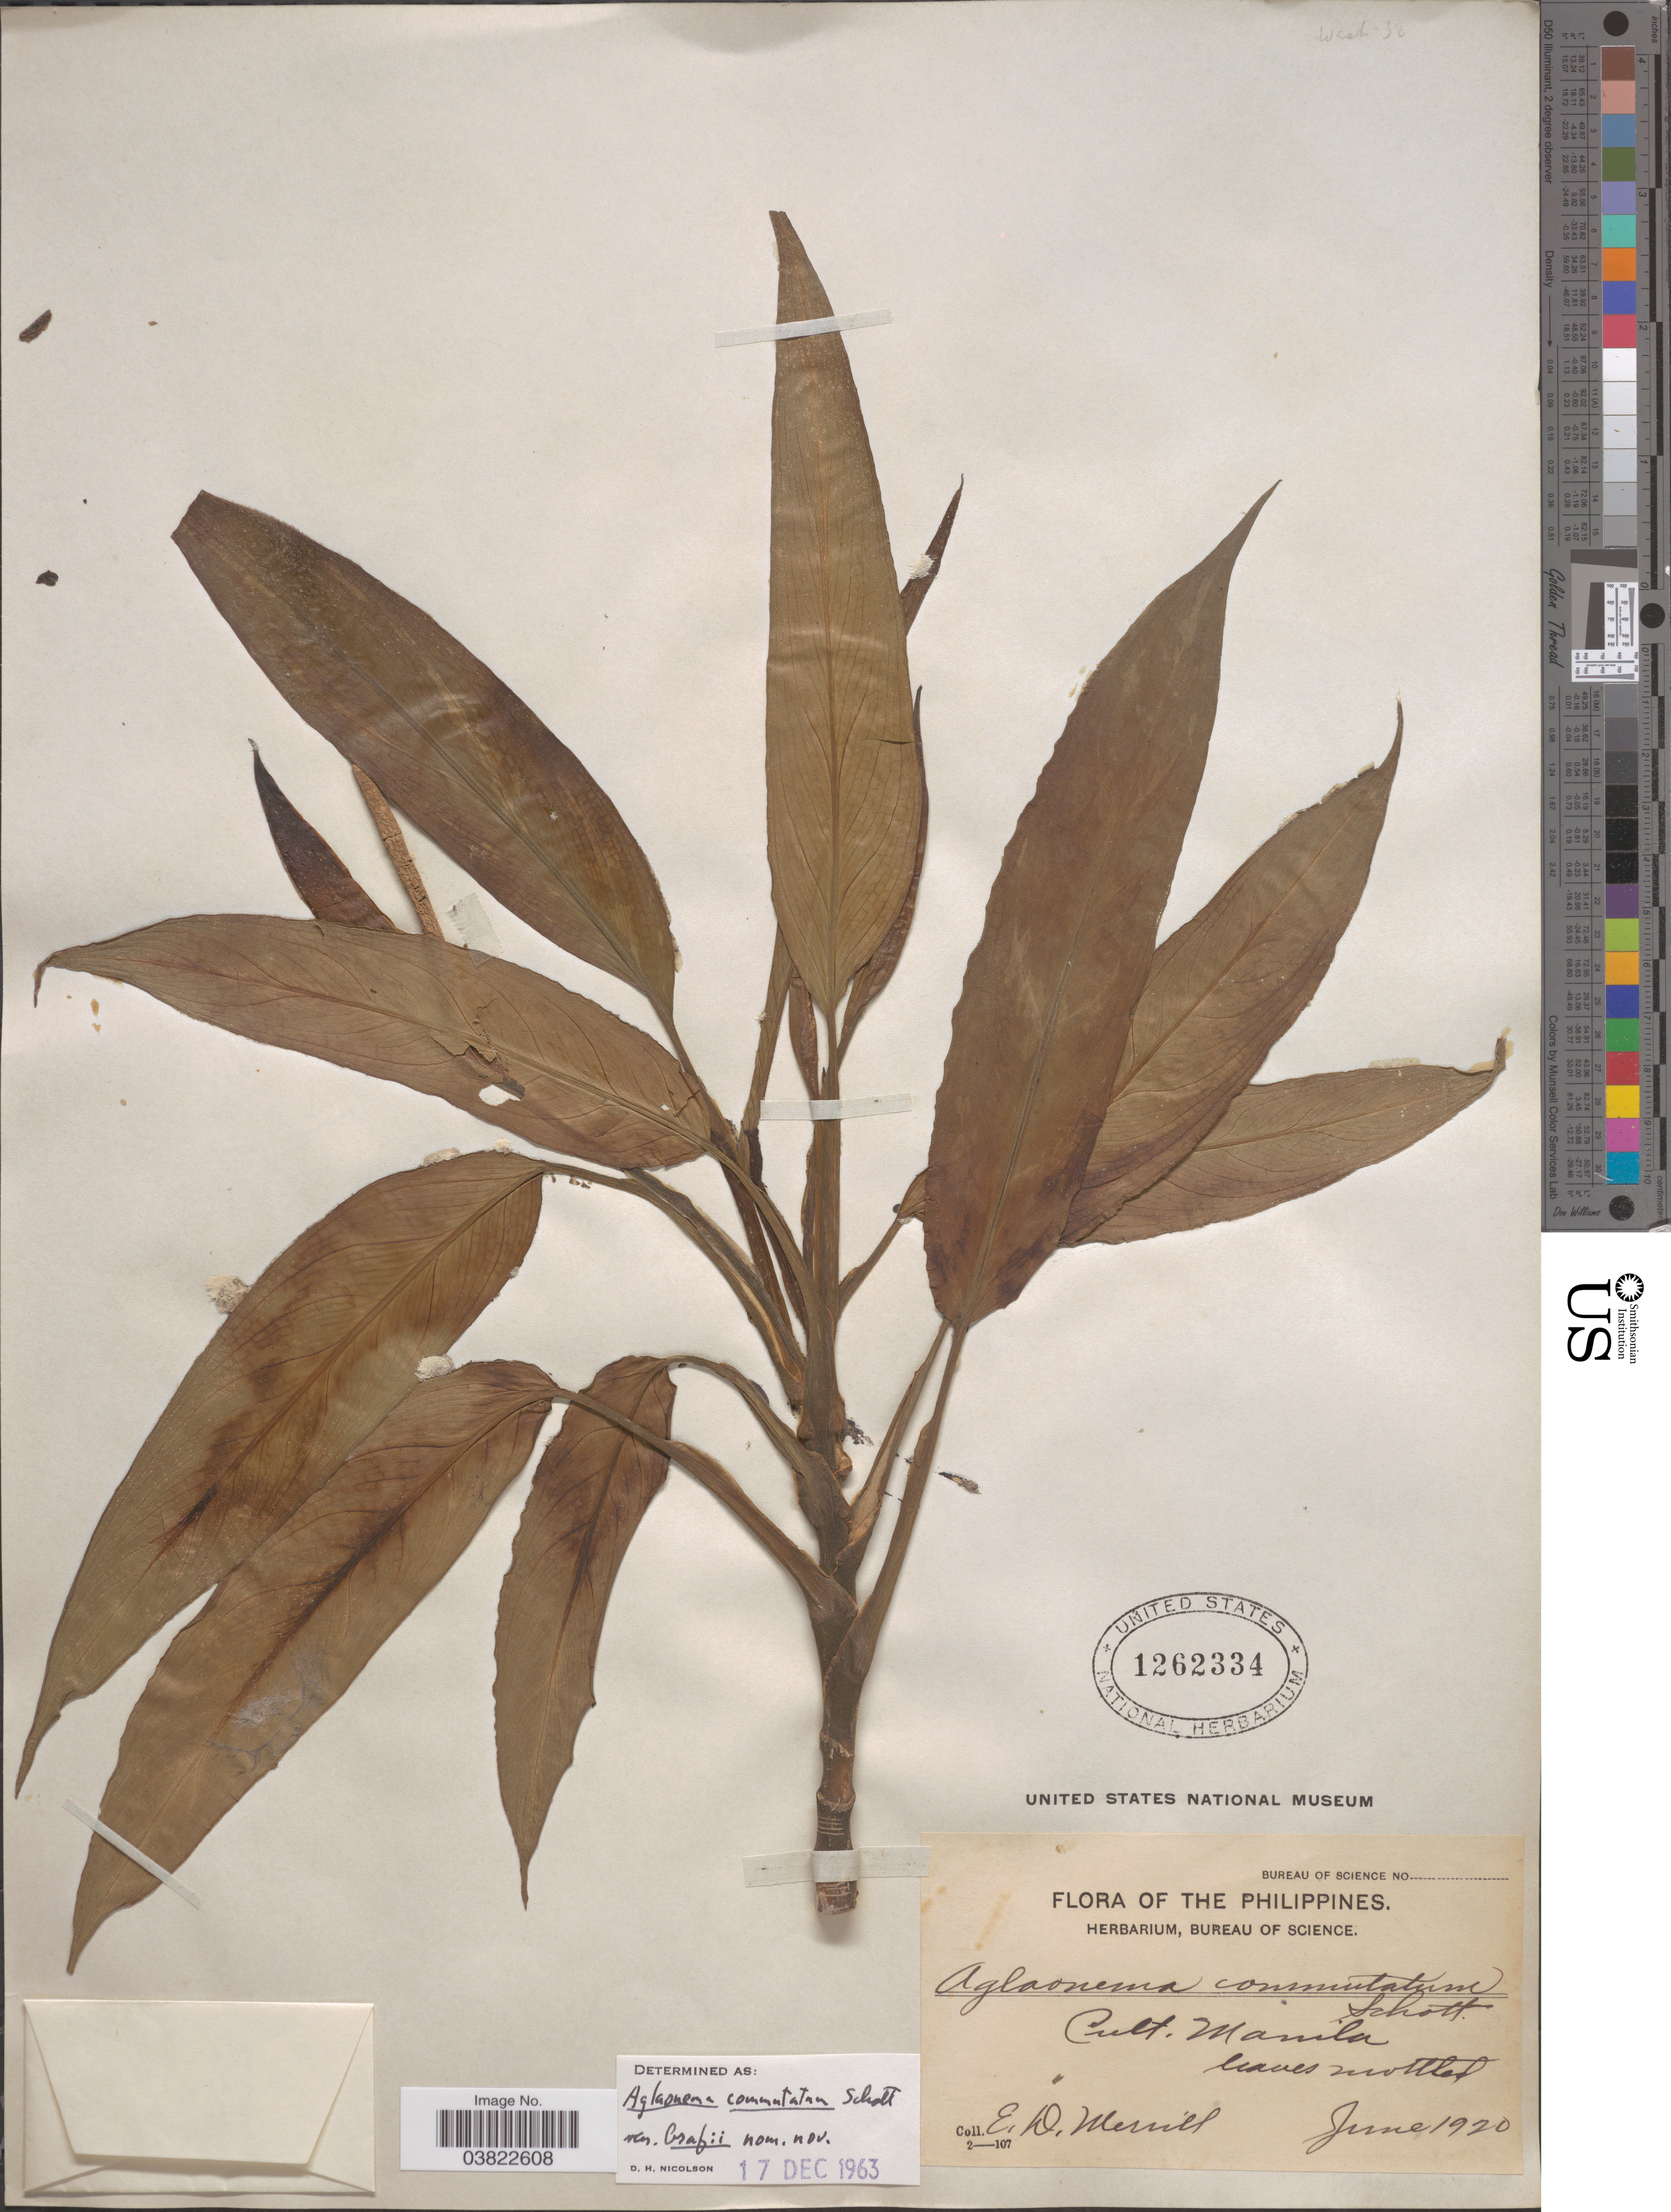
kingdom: Plantae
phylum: Tracheophyta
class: Liliopsida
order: Alismatales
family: Araceae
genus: Aglaonema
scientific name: Aglaonema commutatum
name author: Schott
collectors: E. Merrill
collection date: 1920-06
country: Philippines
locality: Cult. Manila.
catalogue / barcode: US 1262334